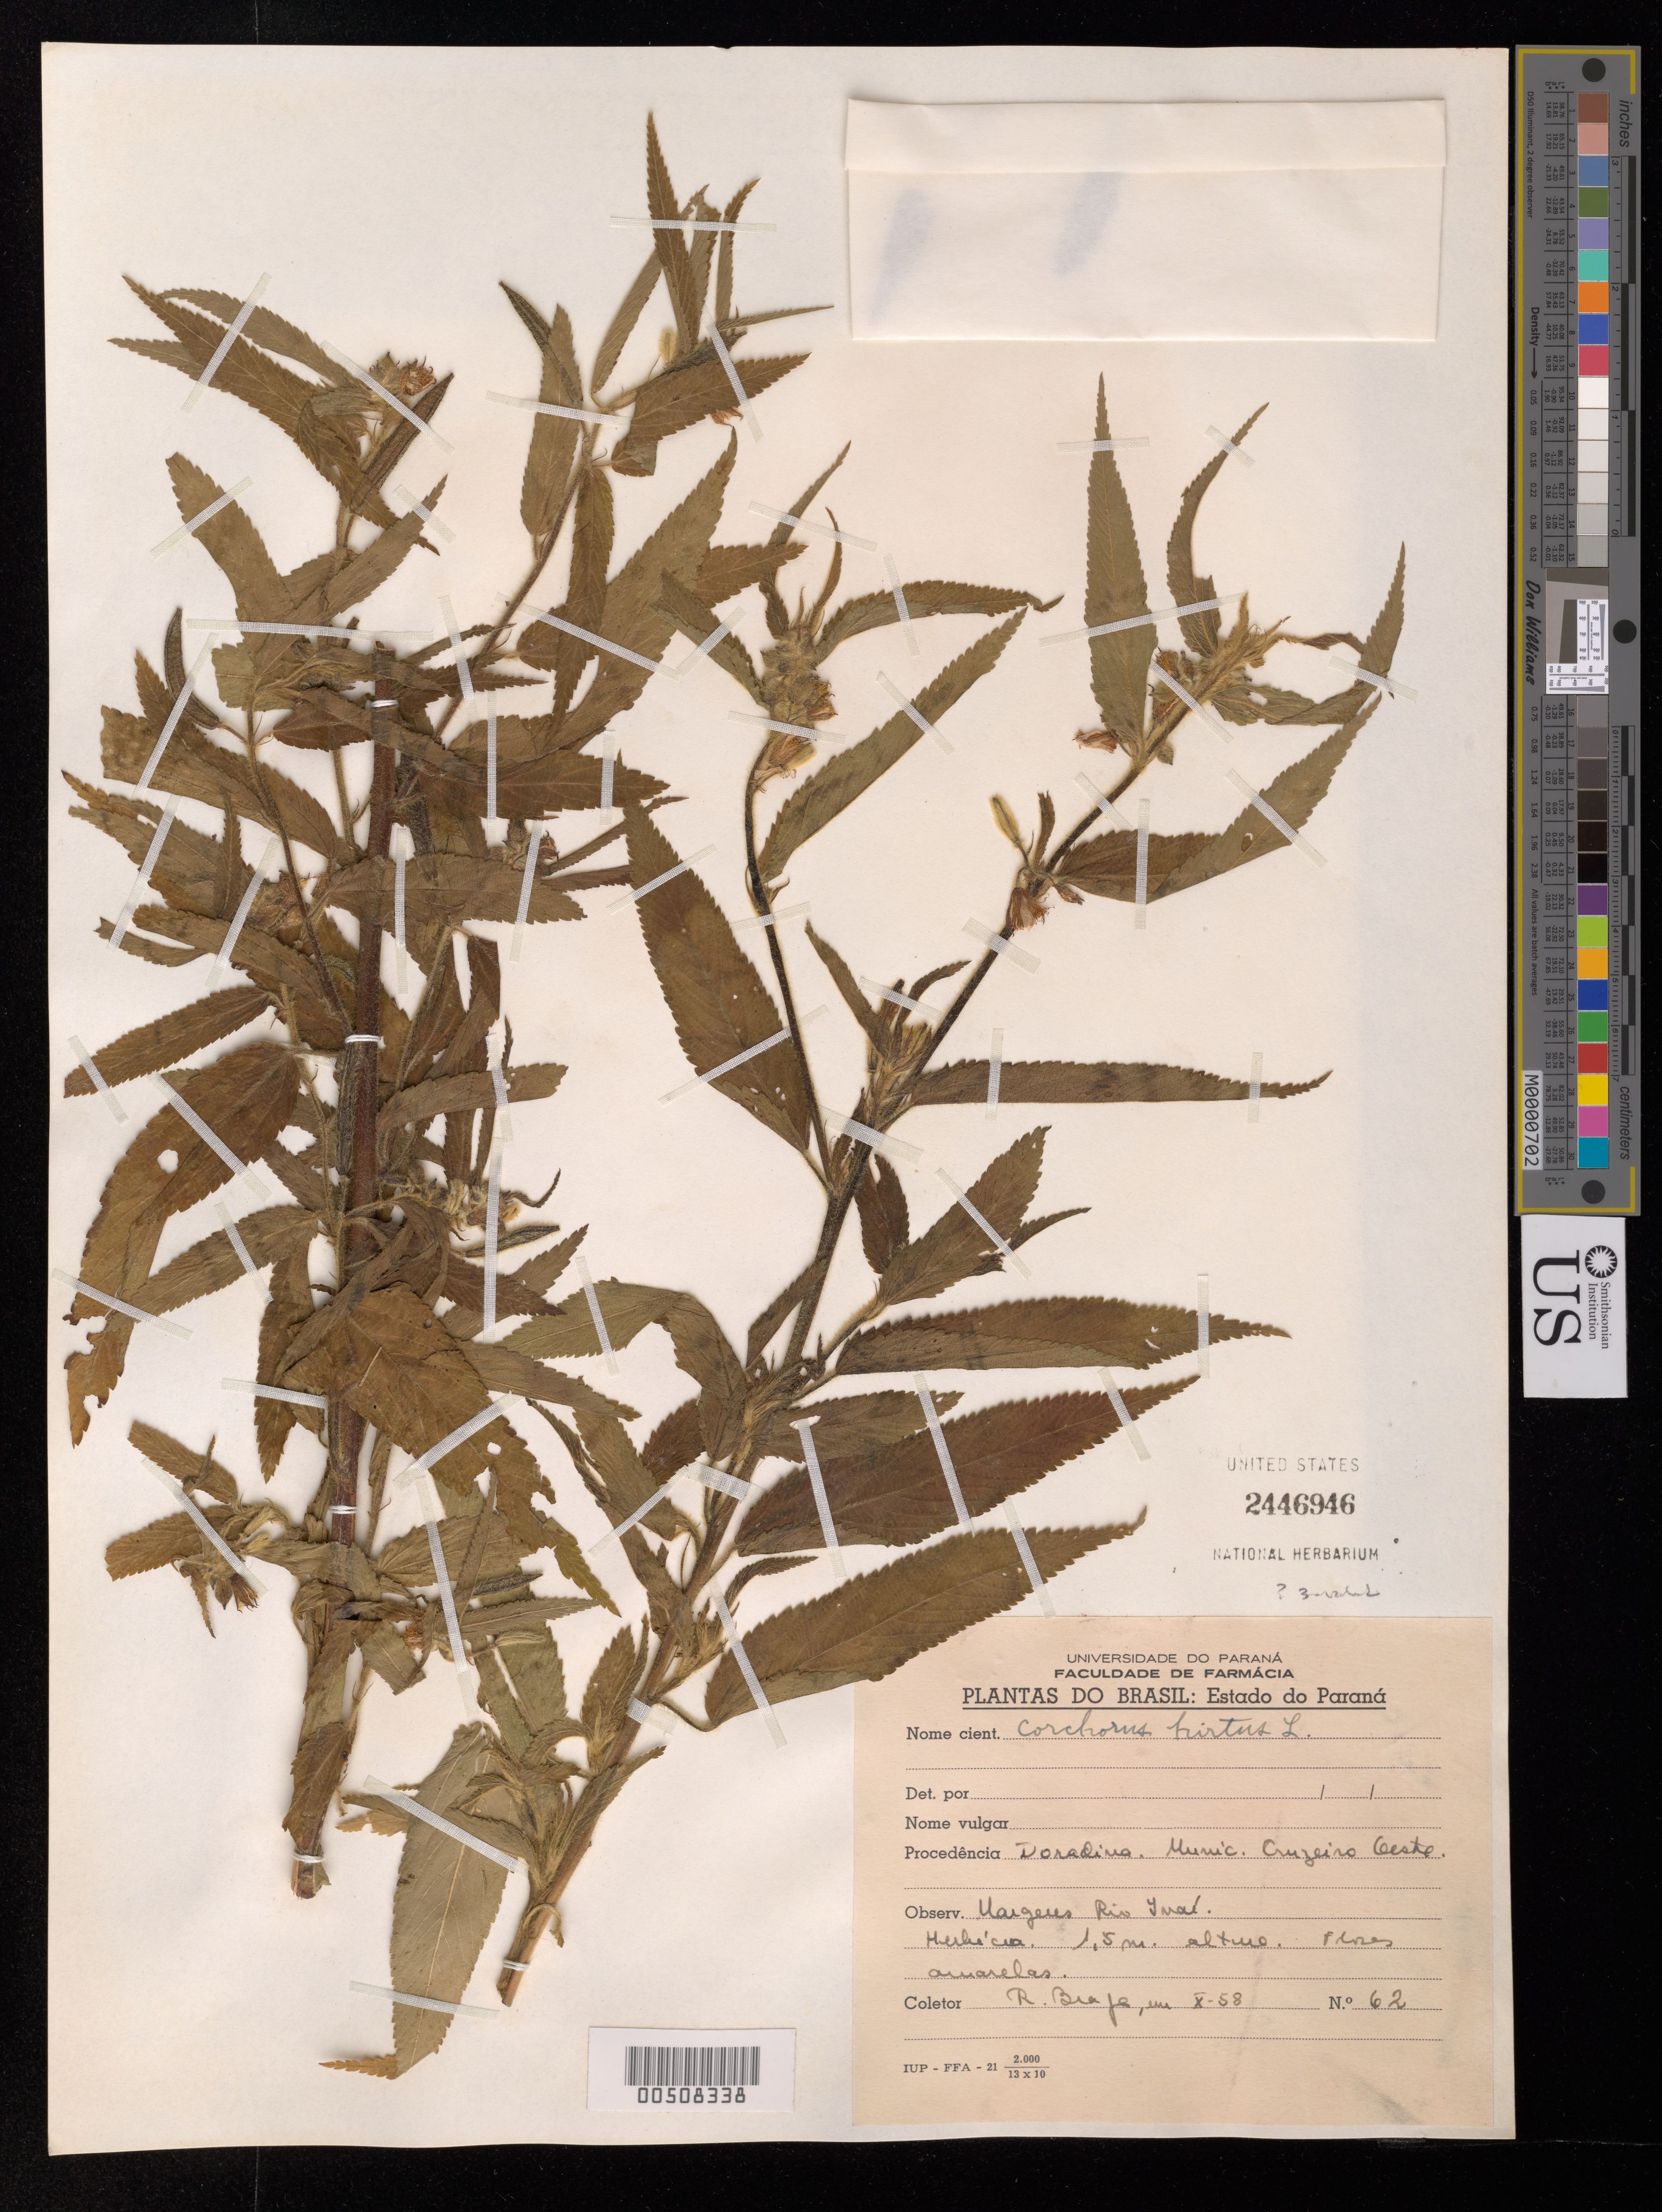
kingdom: Plantae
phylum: Tracheophyta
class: Magnoliopsida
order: Malvales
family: Malvaceae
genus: Corchorus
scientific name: Corchorus hirtus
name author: L.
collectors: R. Biage [sic]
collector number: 62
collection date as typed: Oct 1958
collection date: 1958-10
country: Brazil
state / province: Paraná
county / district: Cruzeiro do Oeste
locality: Doradina [sic], margenes Rio Inaí [sic]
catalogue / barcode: US 2446946